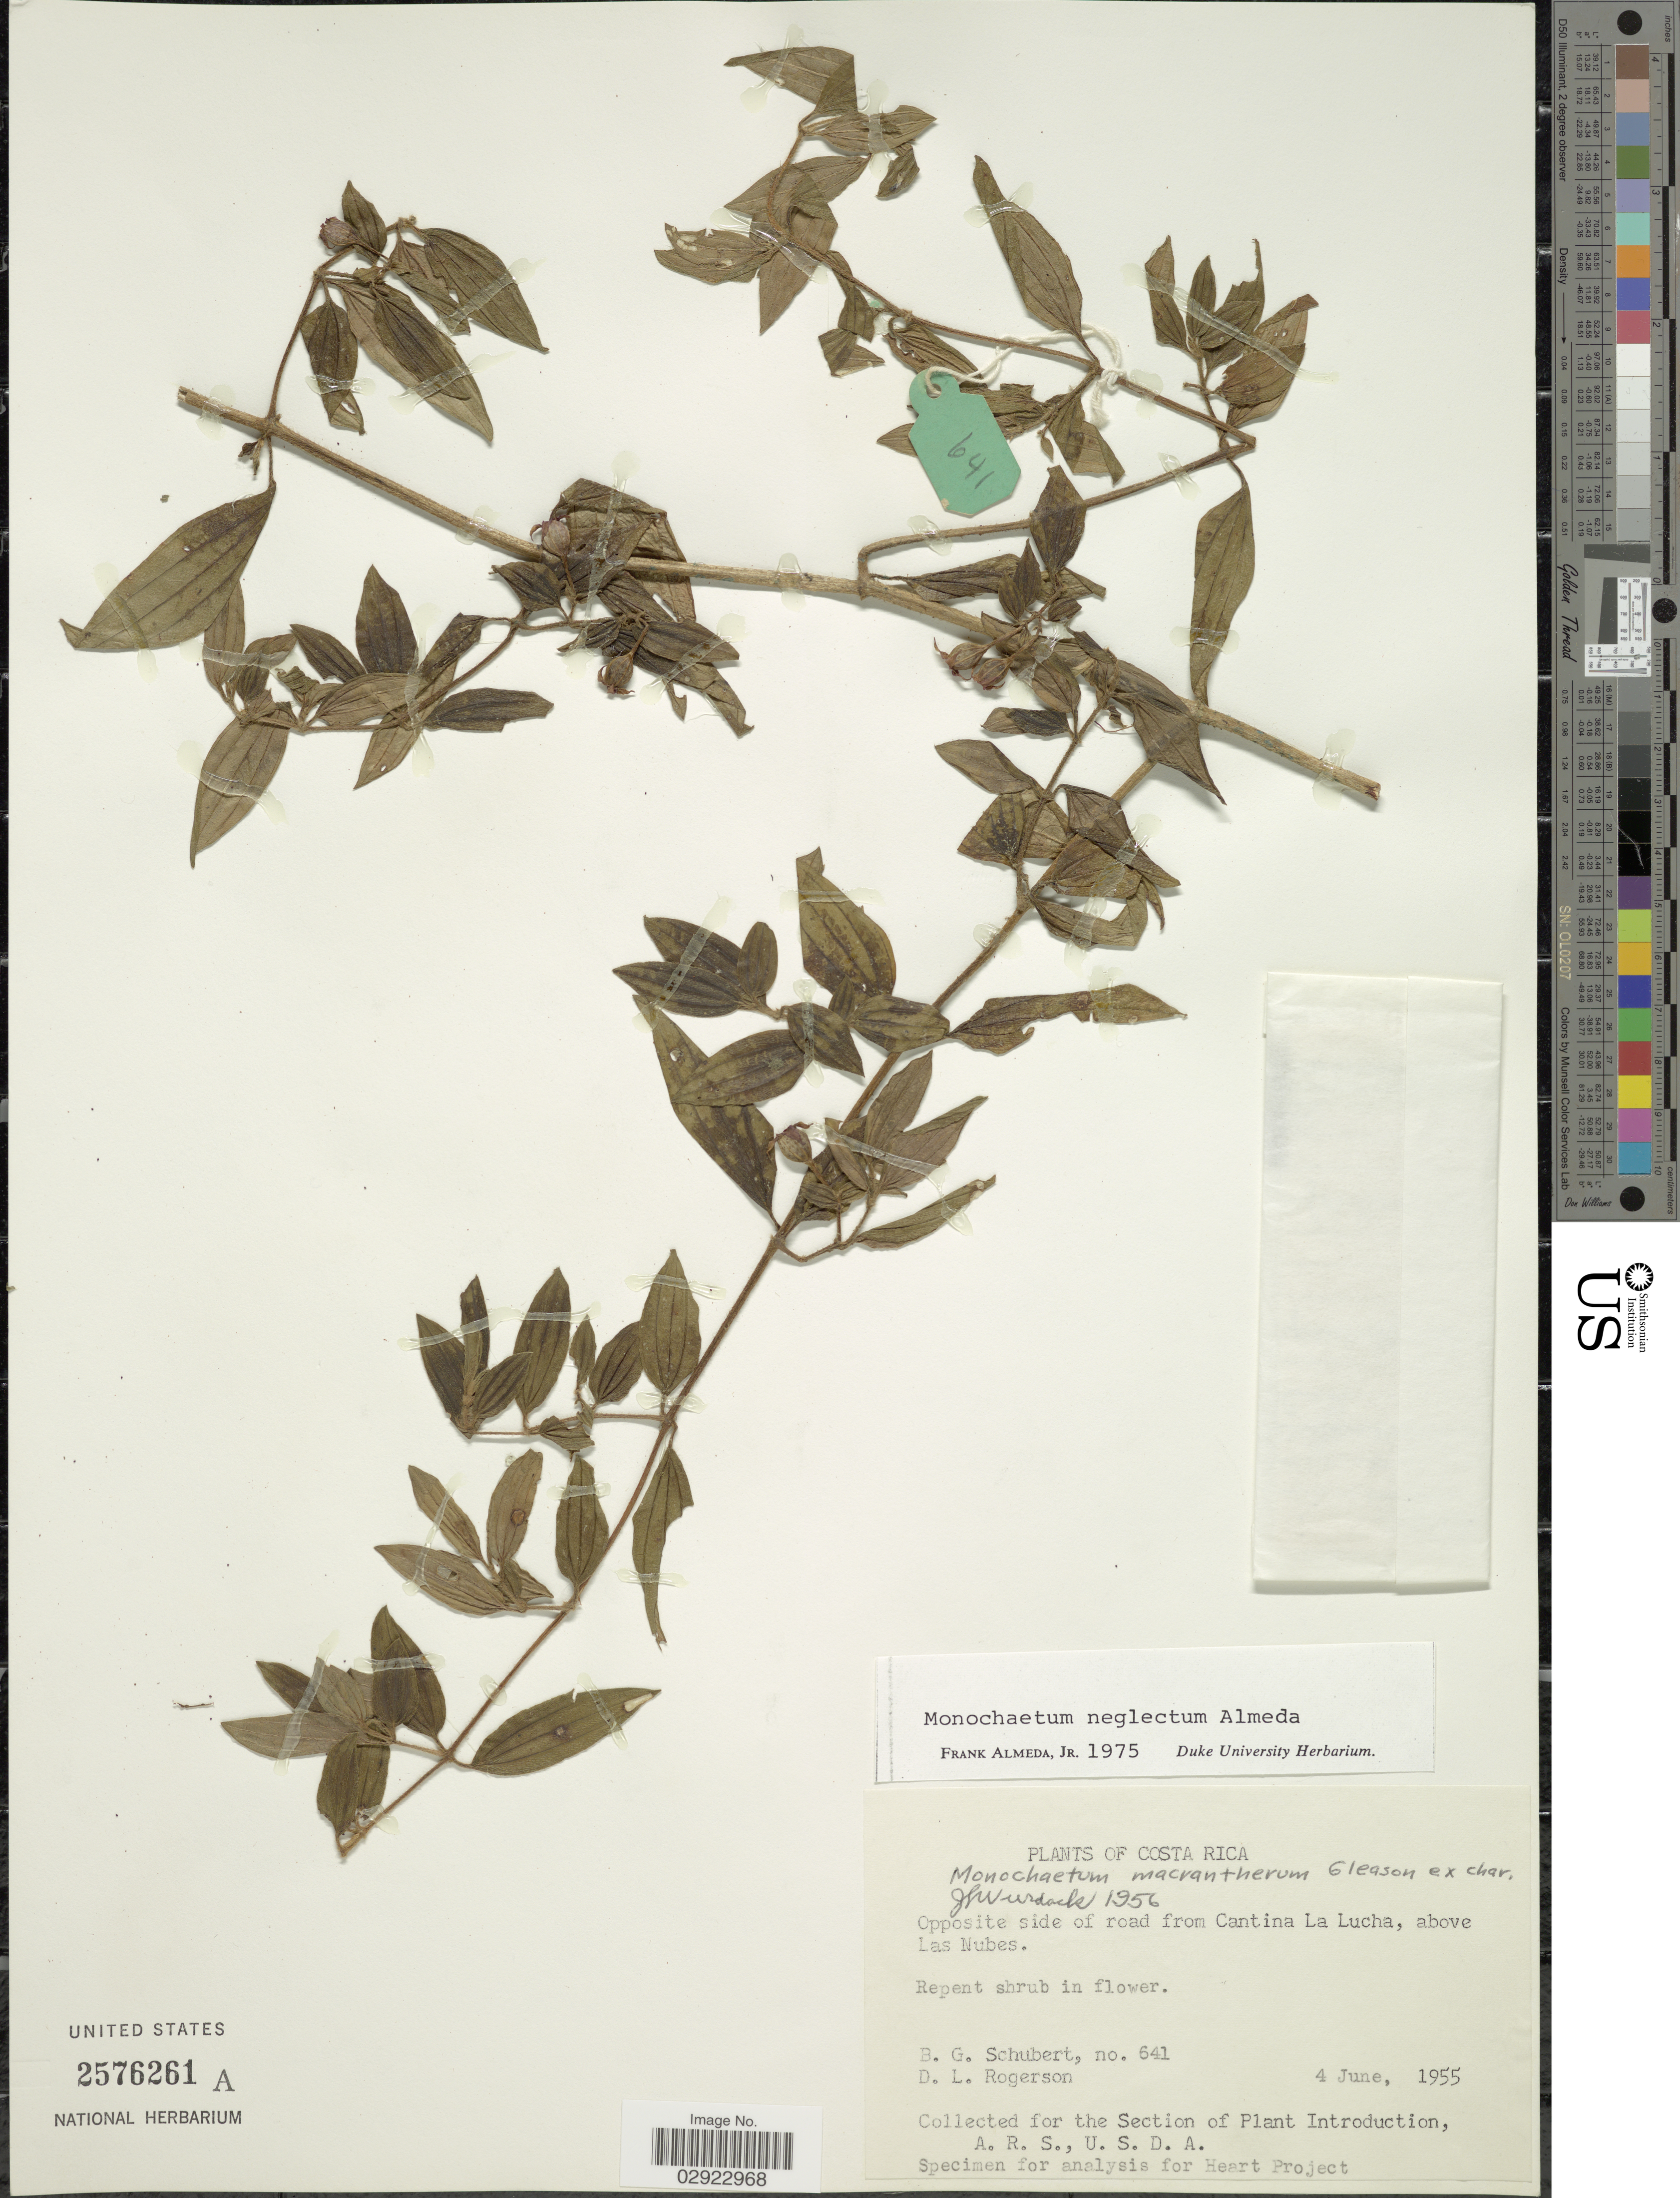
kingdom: Plantae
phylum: Tracheophyta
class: Magnoliopsida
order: Myrtales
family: Melastomataceae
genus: Monochaetum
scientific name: Monochaetum neglectum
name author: Almeda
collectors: B. Schubert & D. Rogerson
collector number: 641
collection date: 1955-06-04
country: Costa Rica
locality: Opposite side of road from Cantina La Lucha, above Las Nubes.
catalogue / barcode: US 2576261A